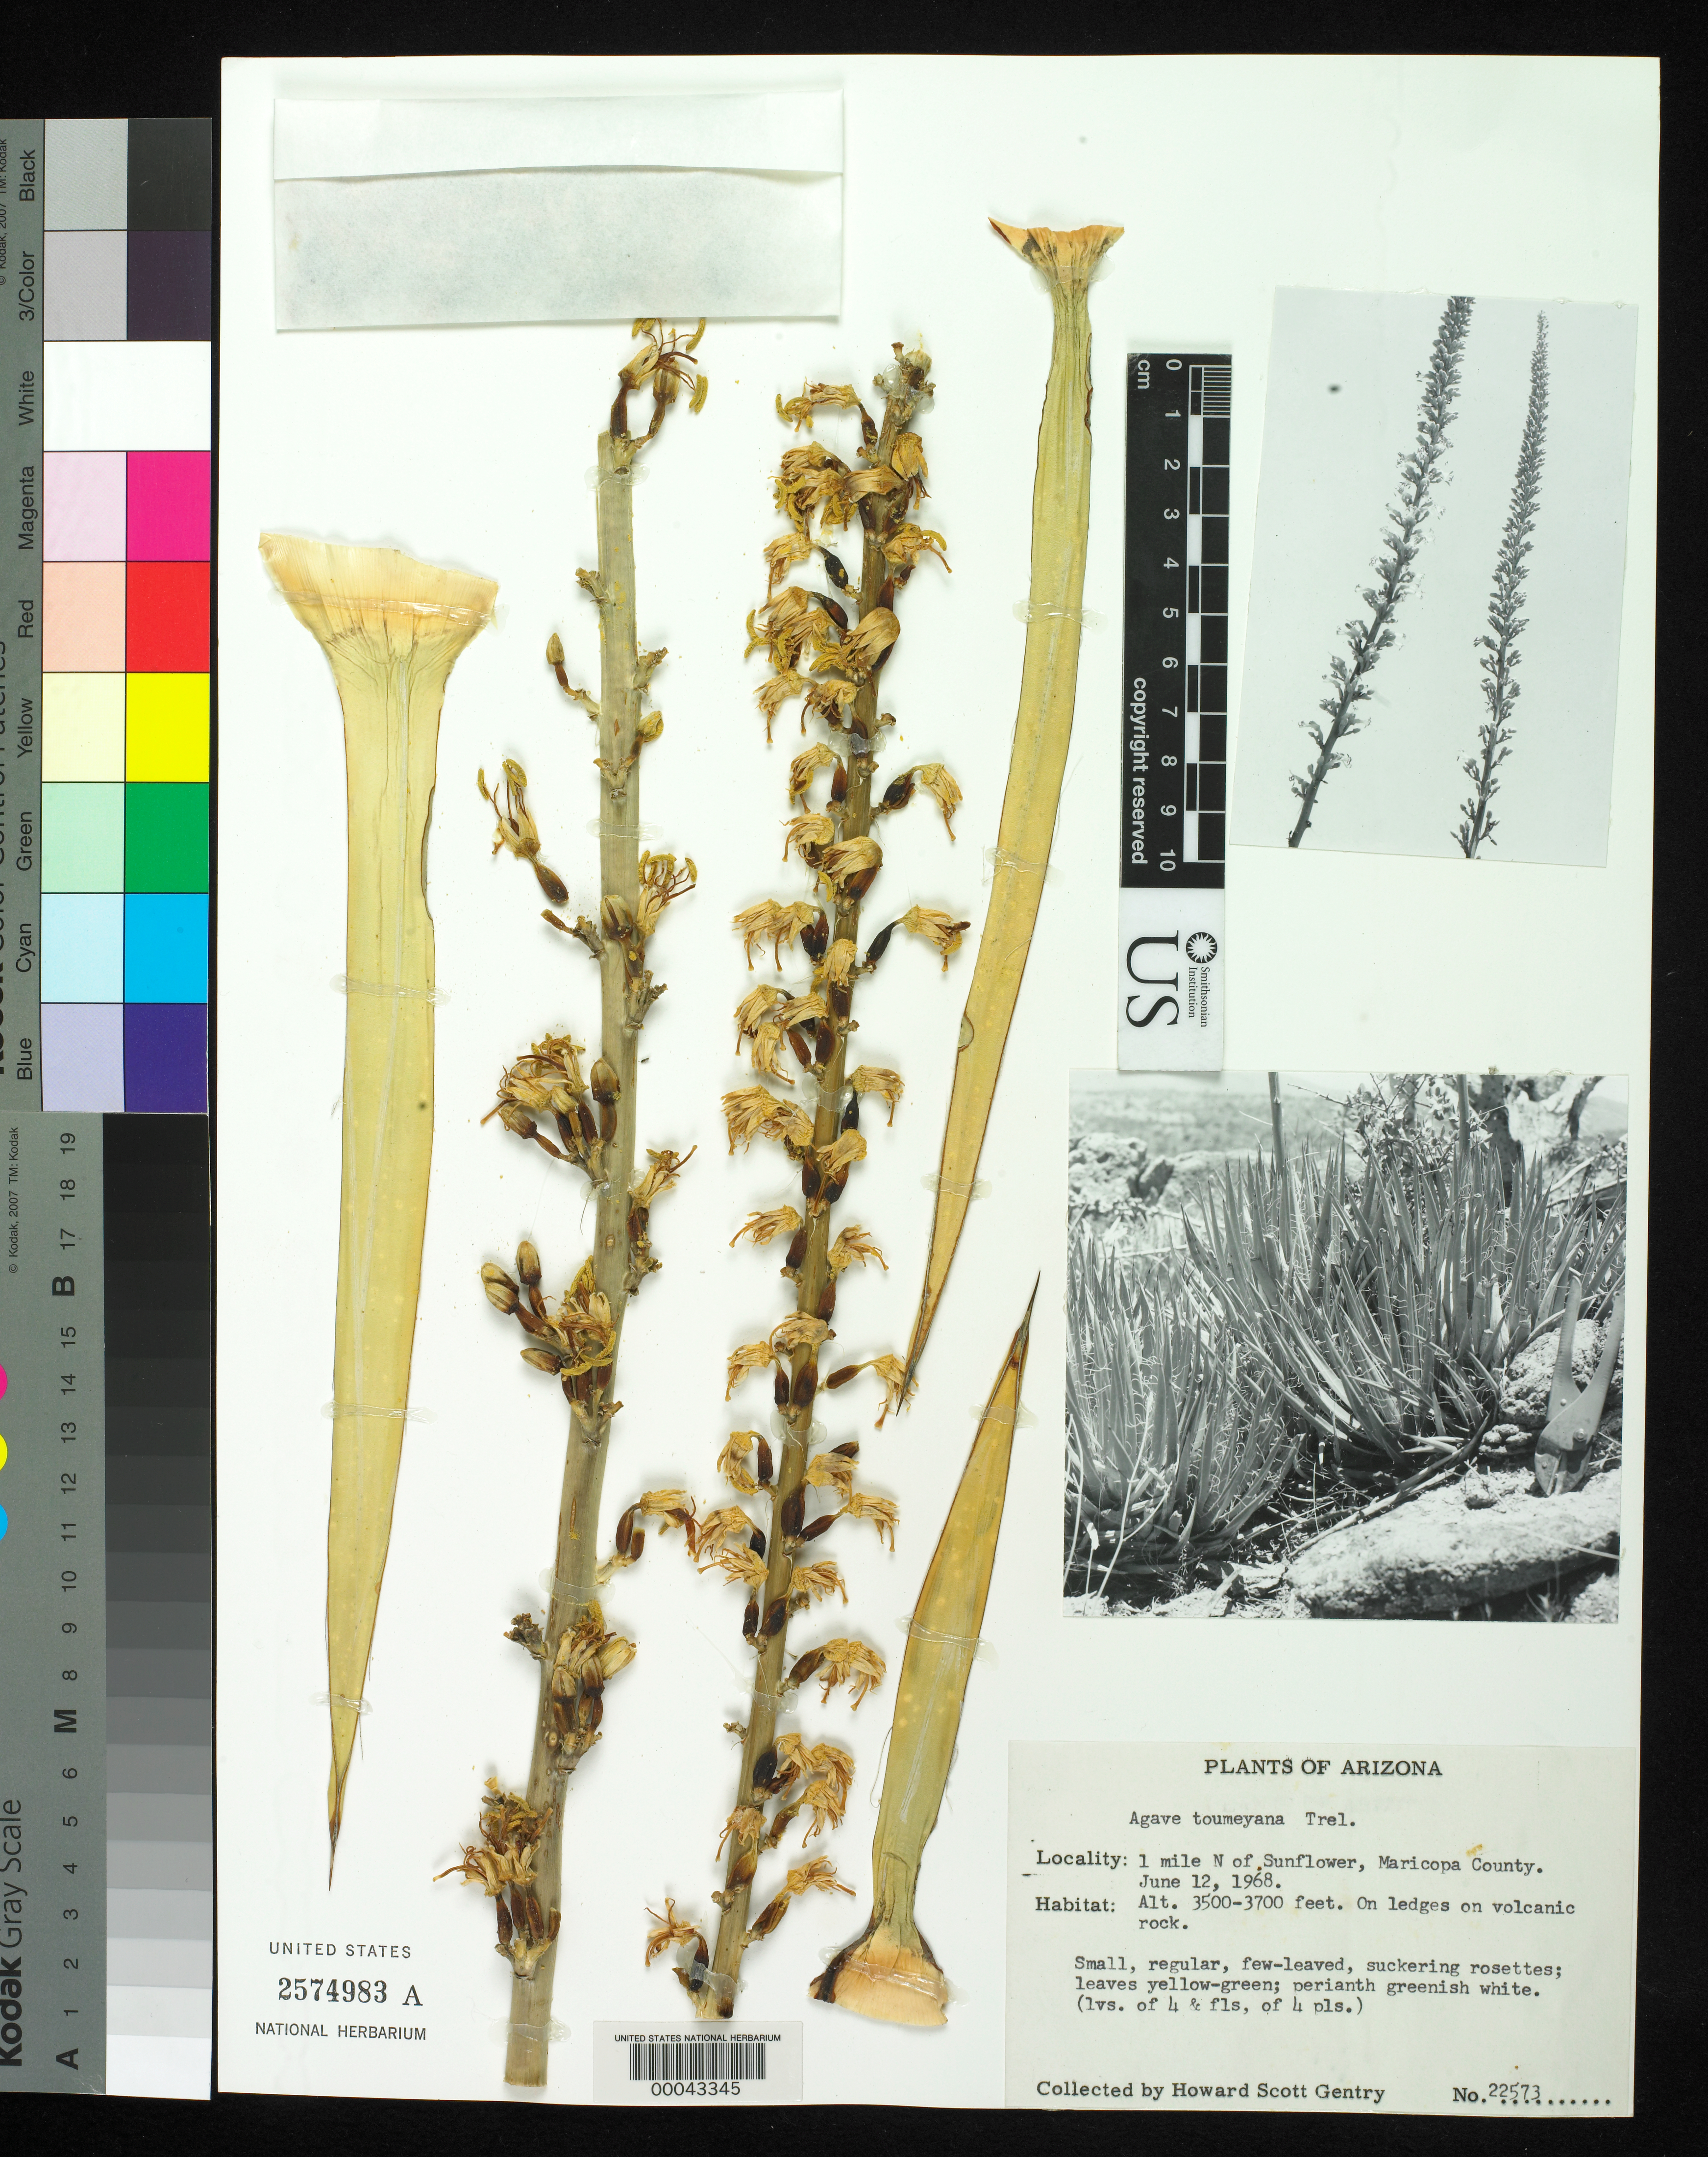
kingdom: Plantae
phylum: Tracheophyta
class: Liliopsida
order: Asparagales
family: Asparagaceae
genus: Agave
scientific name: Agave toumeyana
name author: Trel.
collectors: H. S. Gentry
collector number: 22573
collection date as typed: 12 Jun 1968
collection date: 1968-06-12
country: United States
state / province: Arizona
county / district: Maricopa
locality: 1 mi n of sunflower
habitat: On ledges on volcanic rock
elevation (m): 1067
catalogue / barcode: US 2574983A